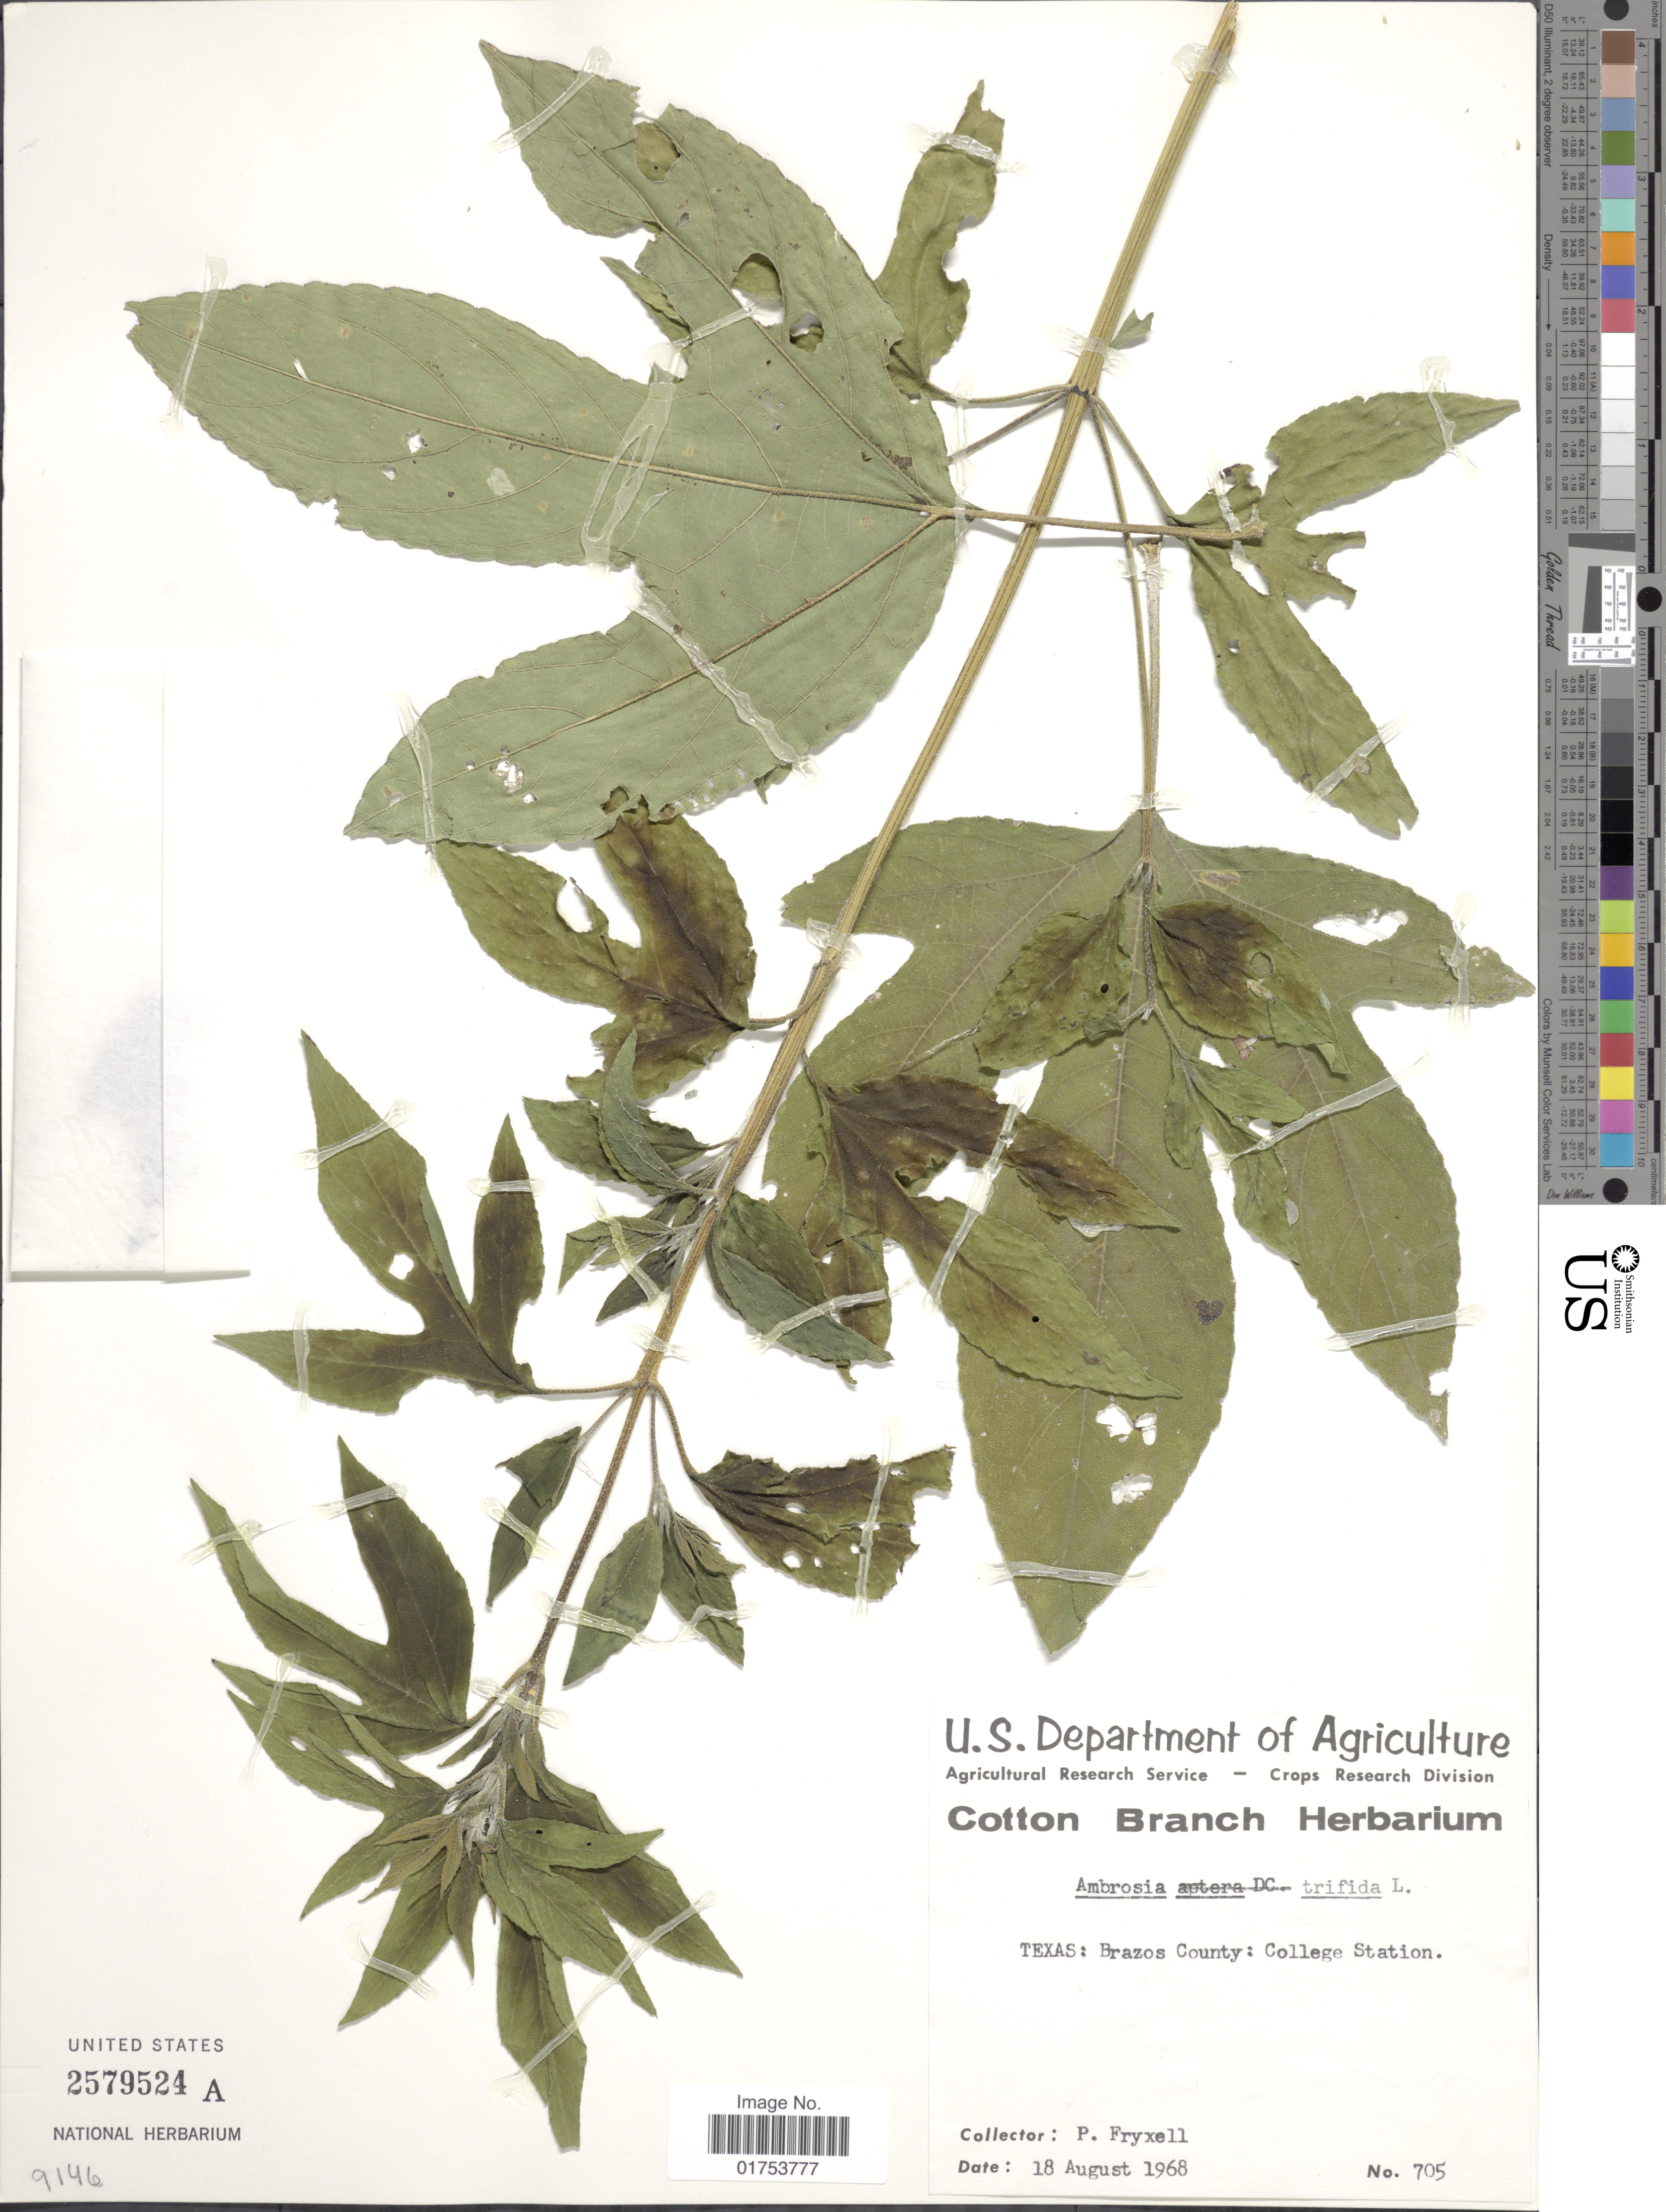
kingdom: Plantae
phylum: Tracheophyta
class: Magnoliopsida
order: Asterales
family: Asteraceae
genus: Ambrosia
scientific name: Ambrosia trifida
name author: L.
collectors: P. A. Fryxell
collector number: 705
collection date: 1968-08-18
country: United States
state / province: Texas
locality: Brazos County: College Station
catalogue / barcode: US 2579524A